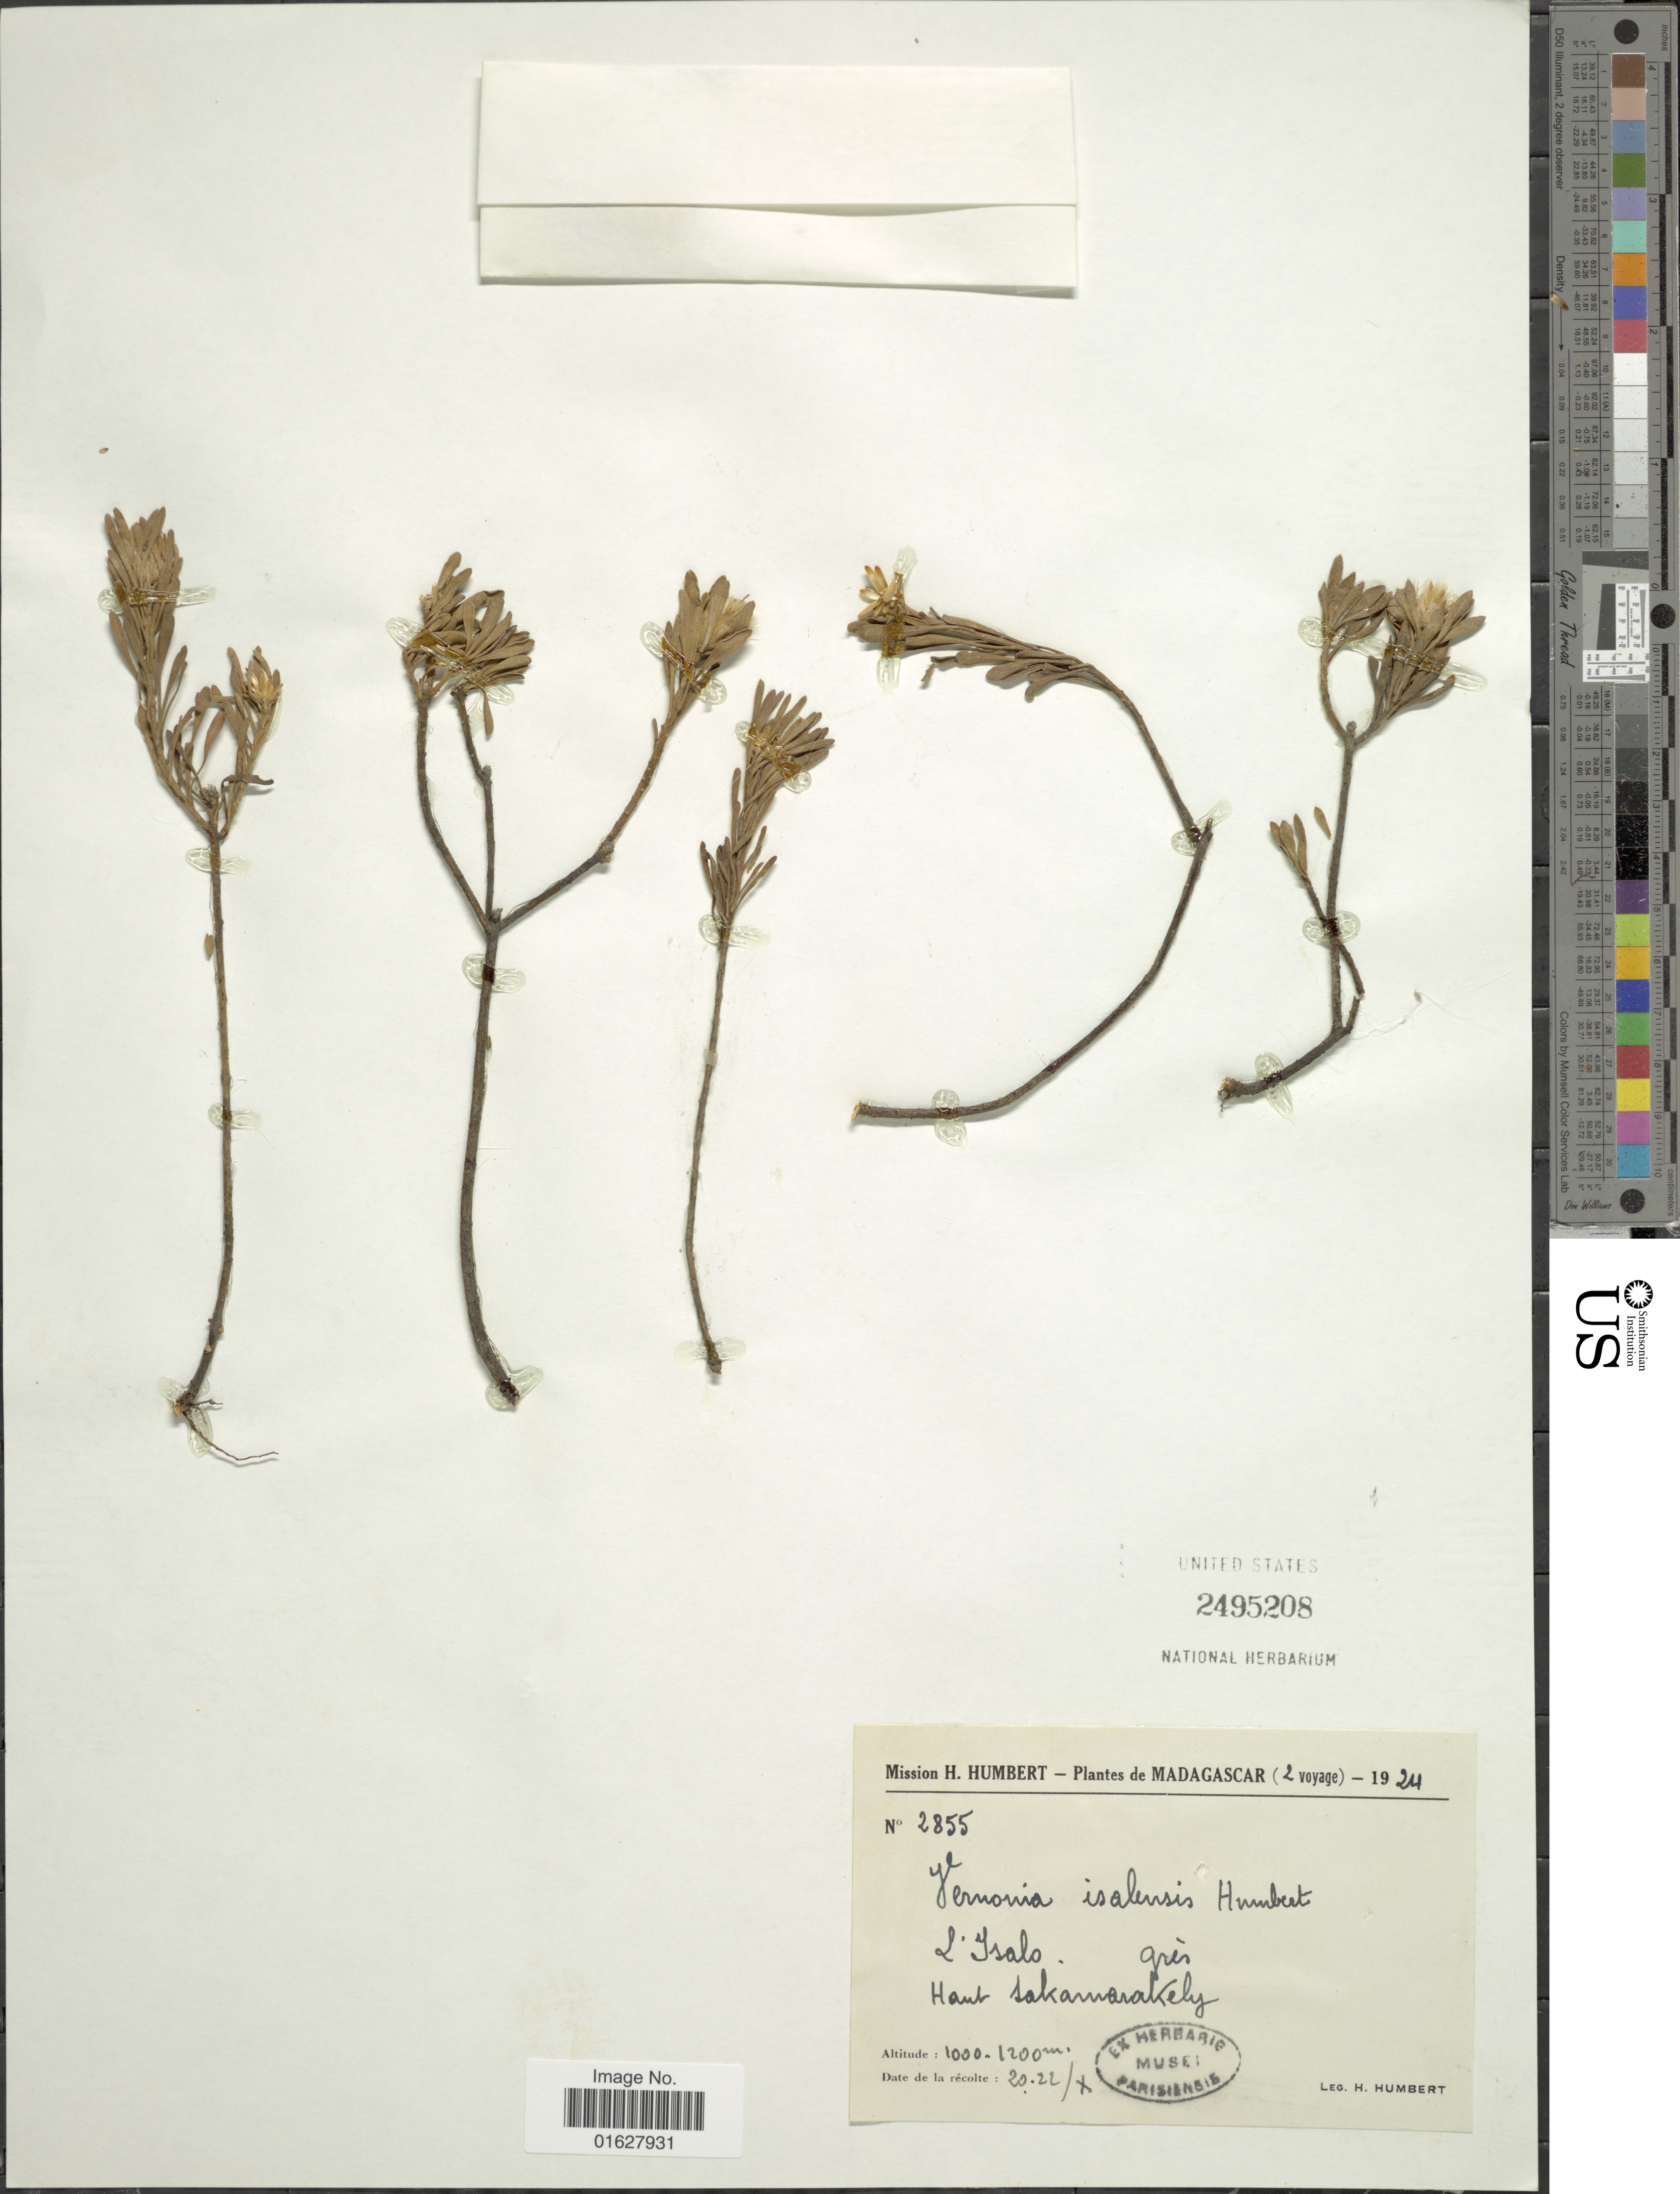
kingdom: Plantae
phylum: Tracheophyta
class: Magnoliopsida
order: Asterales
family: Asteraceae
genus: Vernonia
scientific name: Vernonia isalensis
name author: Humbert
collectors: H. Humbert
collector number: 2855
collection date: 1924-10-20/1924-10-22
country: Madagascar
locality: Madagascar. L'Isalo gres Haut Sakamarakely.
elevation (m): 1000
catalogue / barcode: US 2495208